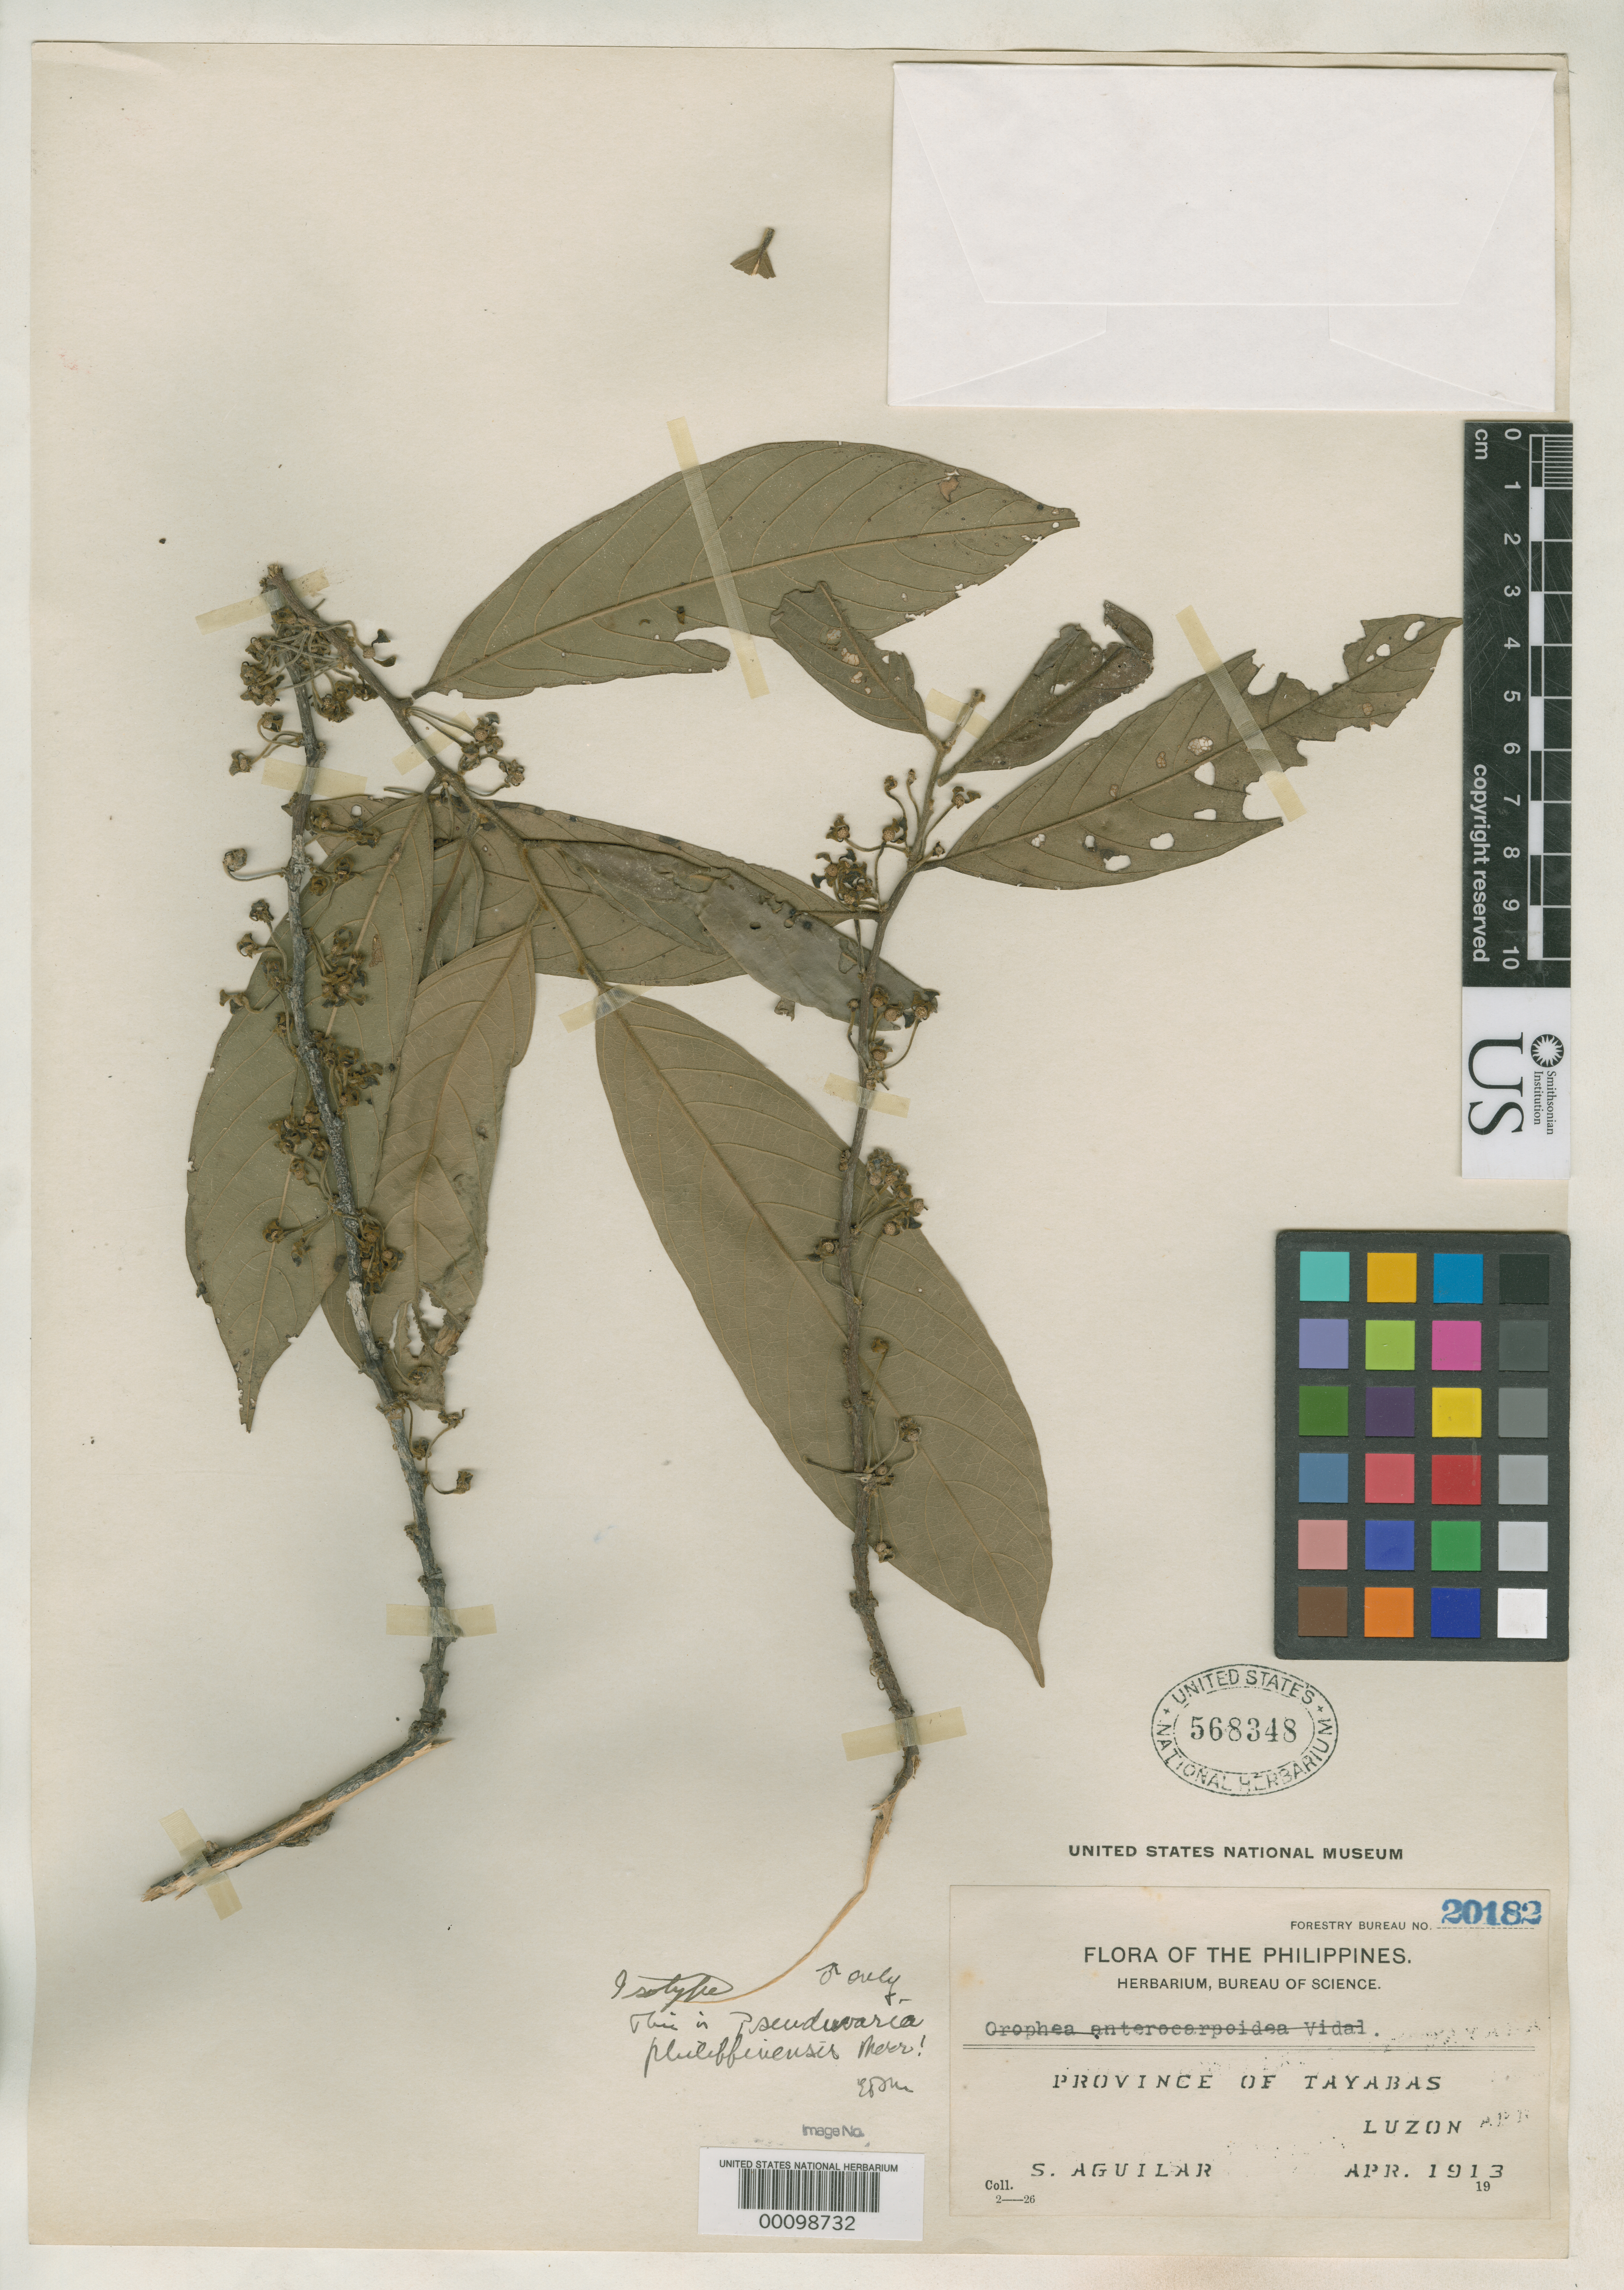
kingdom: Plantae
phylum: Tracheophyta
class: Magnoliopsida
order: Magnoliales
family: Annonaceae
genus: Pseuduvaria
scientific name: Pseuduvaria philippinensis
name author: Merr.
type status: Isotype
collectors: S. Aguilar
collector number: For. Bur. 20182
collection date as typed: Apr 1913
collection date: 1913-04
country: Philippines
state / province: Calabarzon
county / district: Quezon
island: Luzon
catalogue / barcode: US 568348